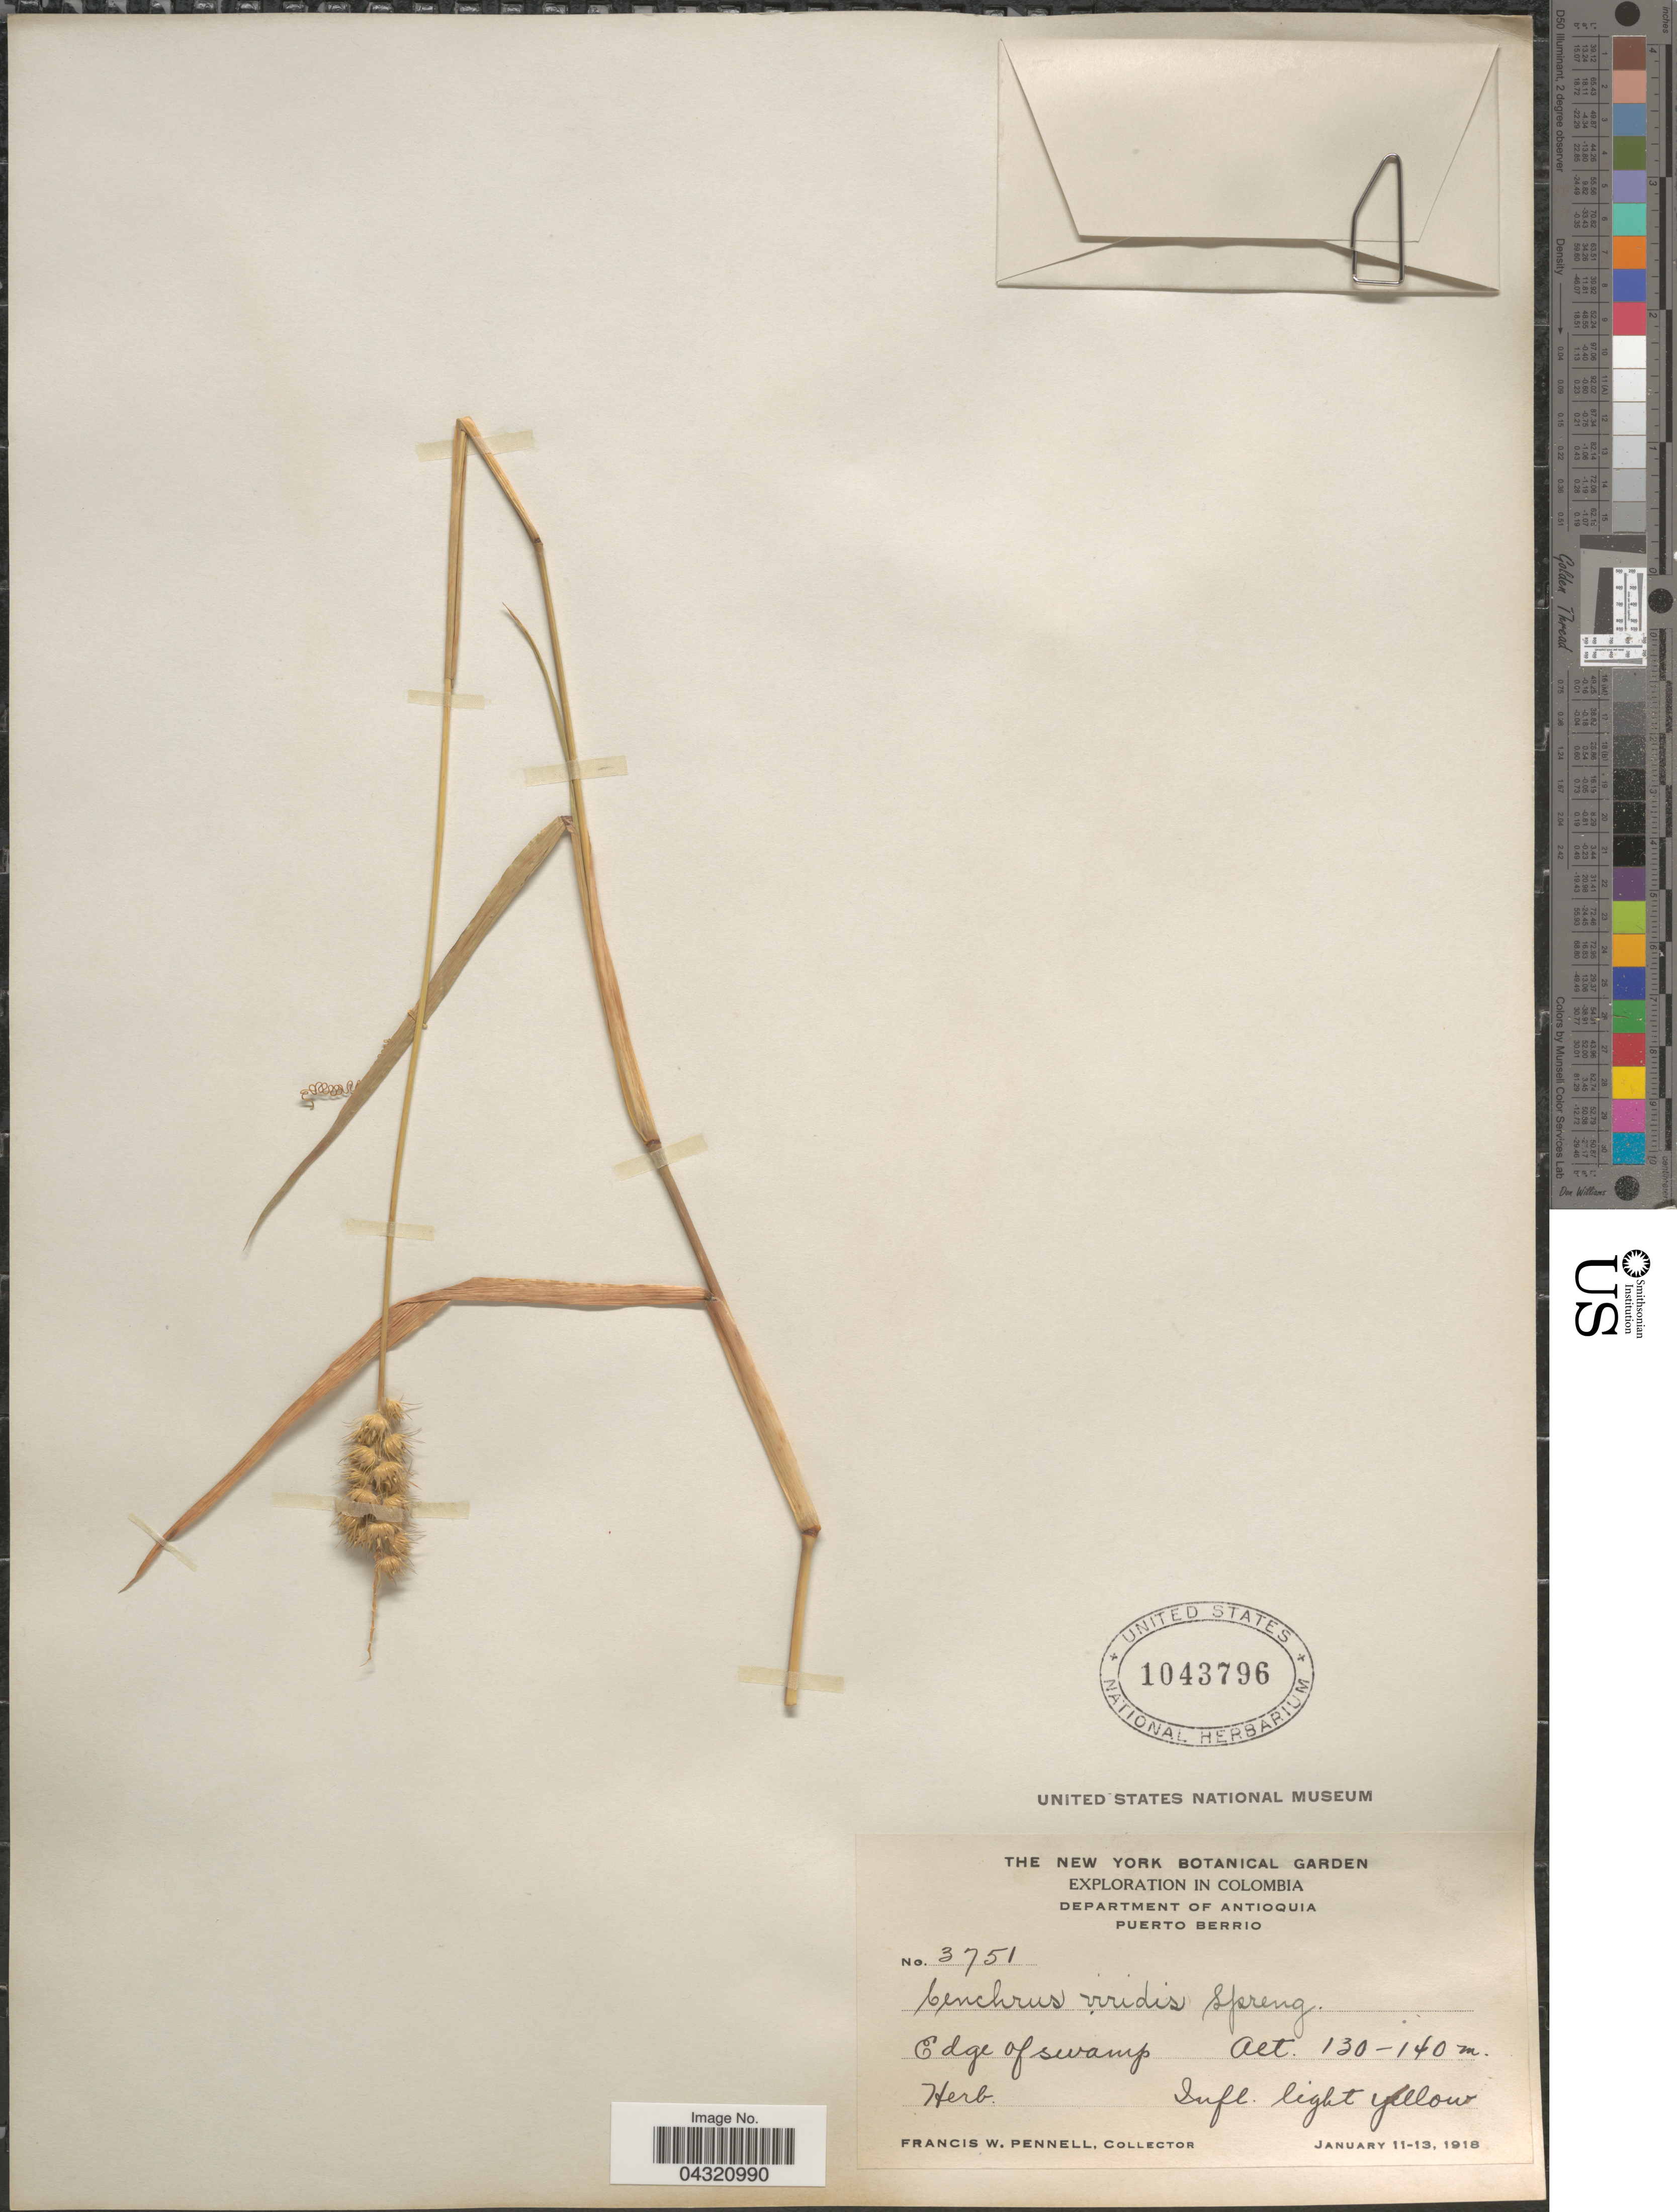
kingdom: Plantae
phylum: Tracheophyta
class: Liliopsida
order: Poales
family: Poaceae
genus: Cenchrus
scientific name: Cenchrus brownii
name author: Roem. & Schult.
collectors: F. W. Pennell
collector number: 3751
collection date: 1918-01-11/1918-01-13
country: Colombia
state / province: Antioquia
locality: Exploration in Colombia. Department of Antioquia. Puerto Berrio.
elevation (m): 130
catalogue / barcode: US 1043796